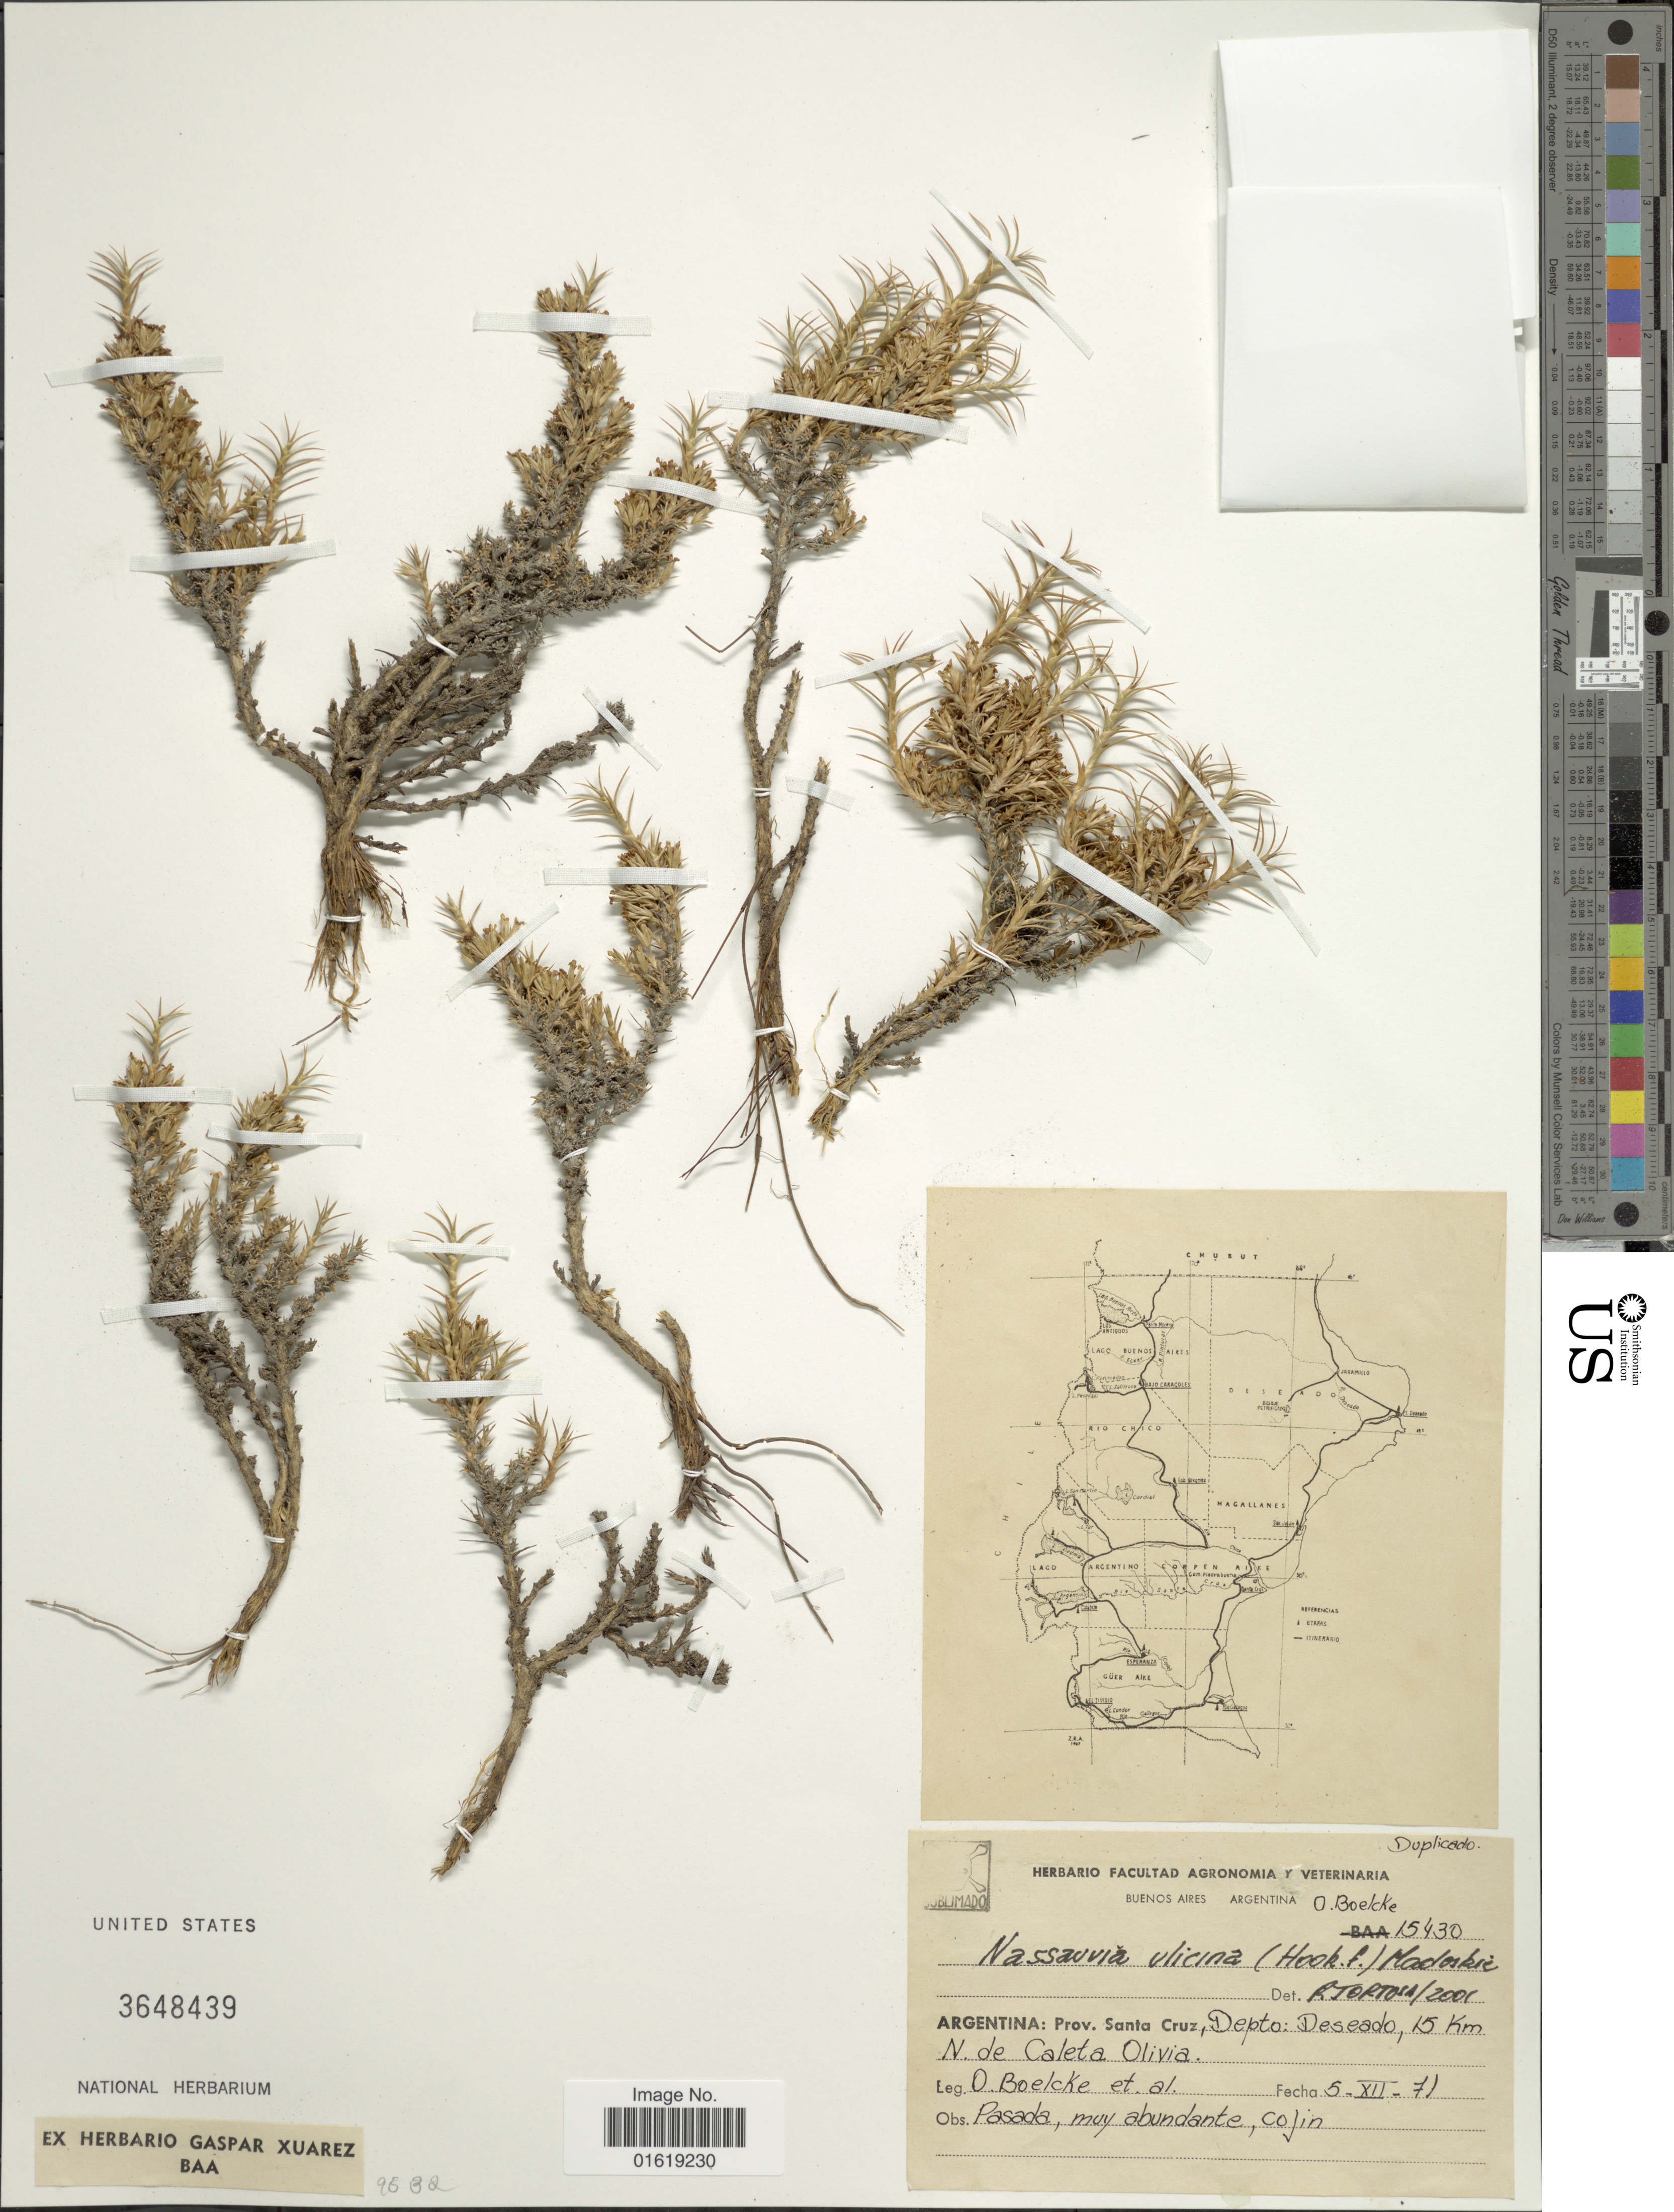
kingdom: Plantae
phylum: Tracheophyta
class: Magnoliopsida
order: Asterales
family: Asteraceae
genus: Nassauvia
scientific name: Nassauvia ulicina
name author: (Hook. f.) Macloskie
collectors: O. Boelcke & et al.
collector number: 15430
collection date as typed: Transcribed d/m/y: 5/12/71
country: Argentina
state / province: Santa Cruz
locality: Argentina: Prov. Santa Cruz, Depto. Deseado, 15 km N. de Caleta Olivia.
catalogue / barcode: US 3648439